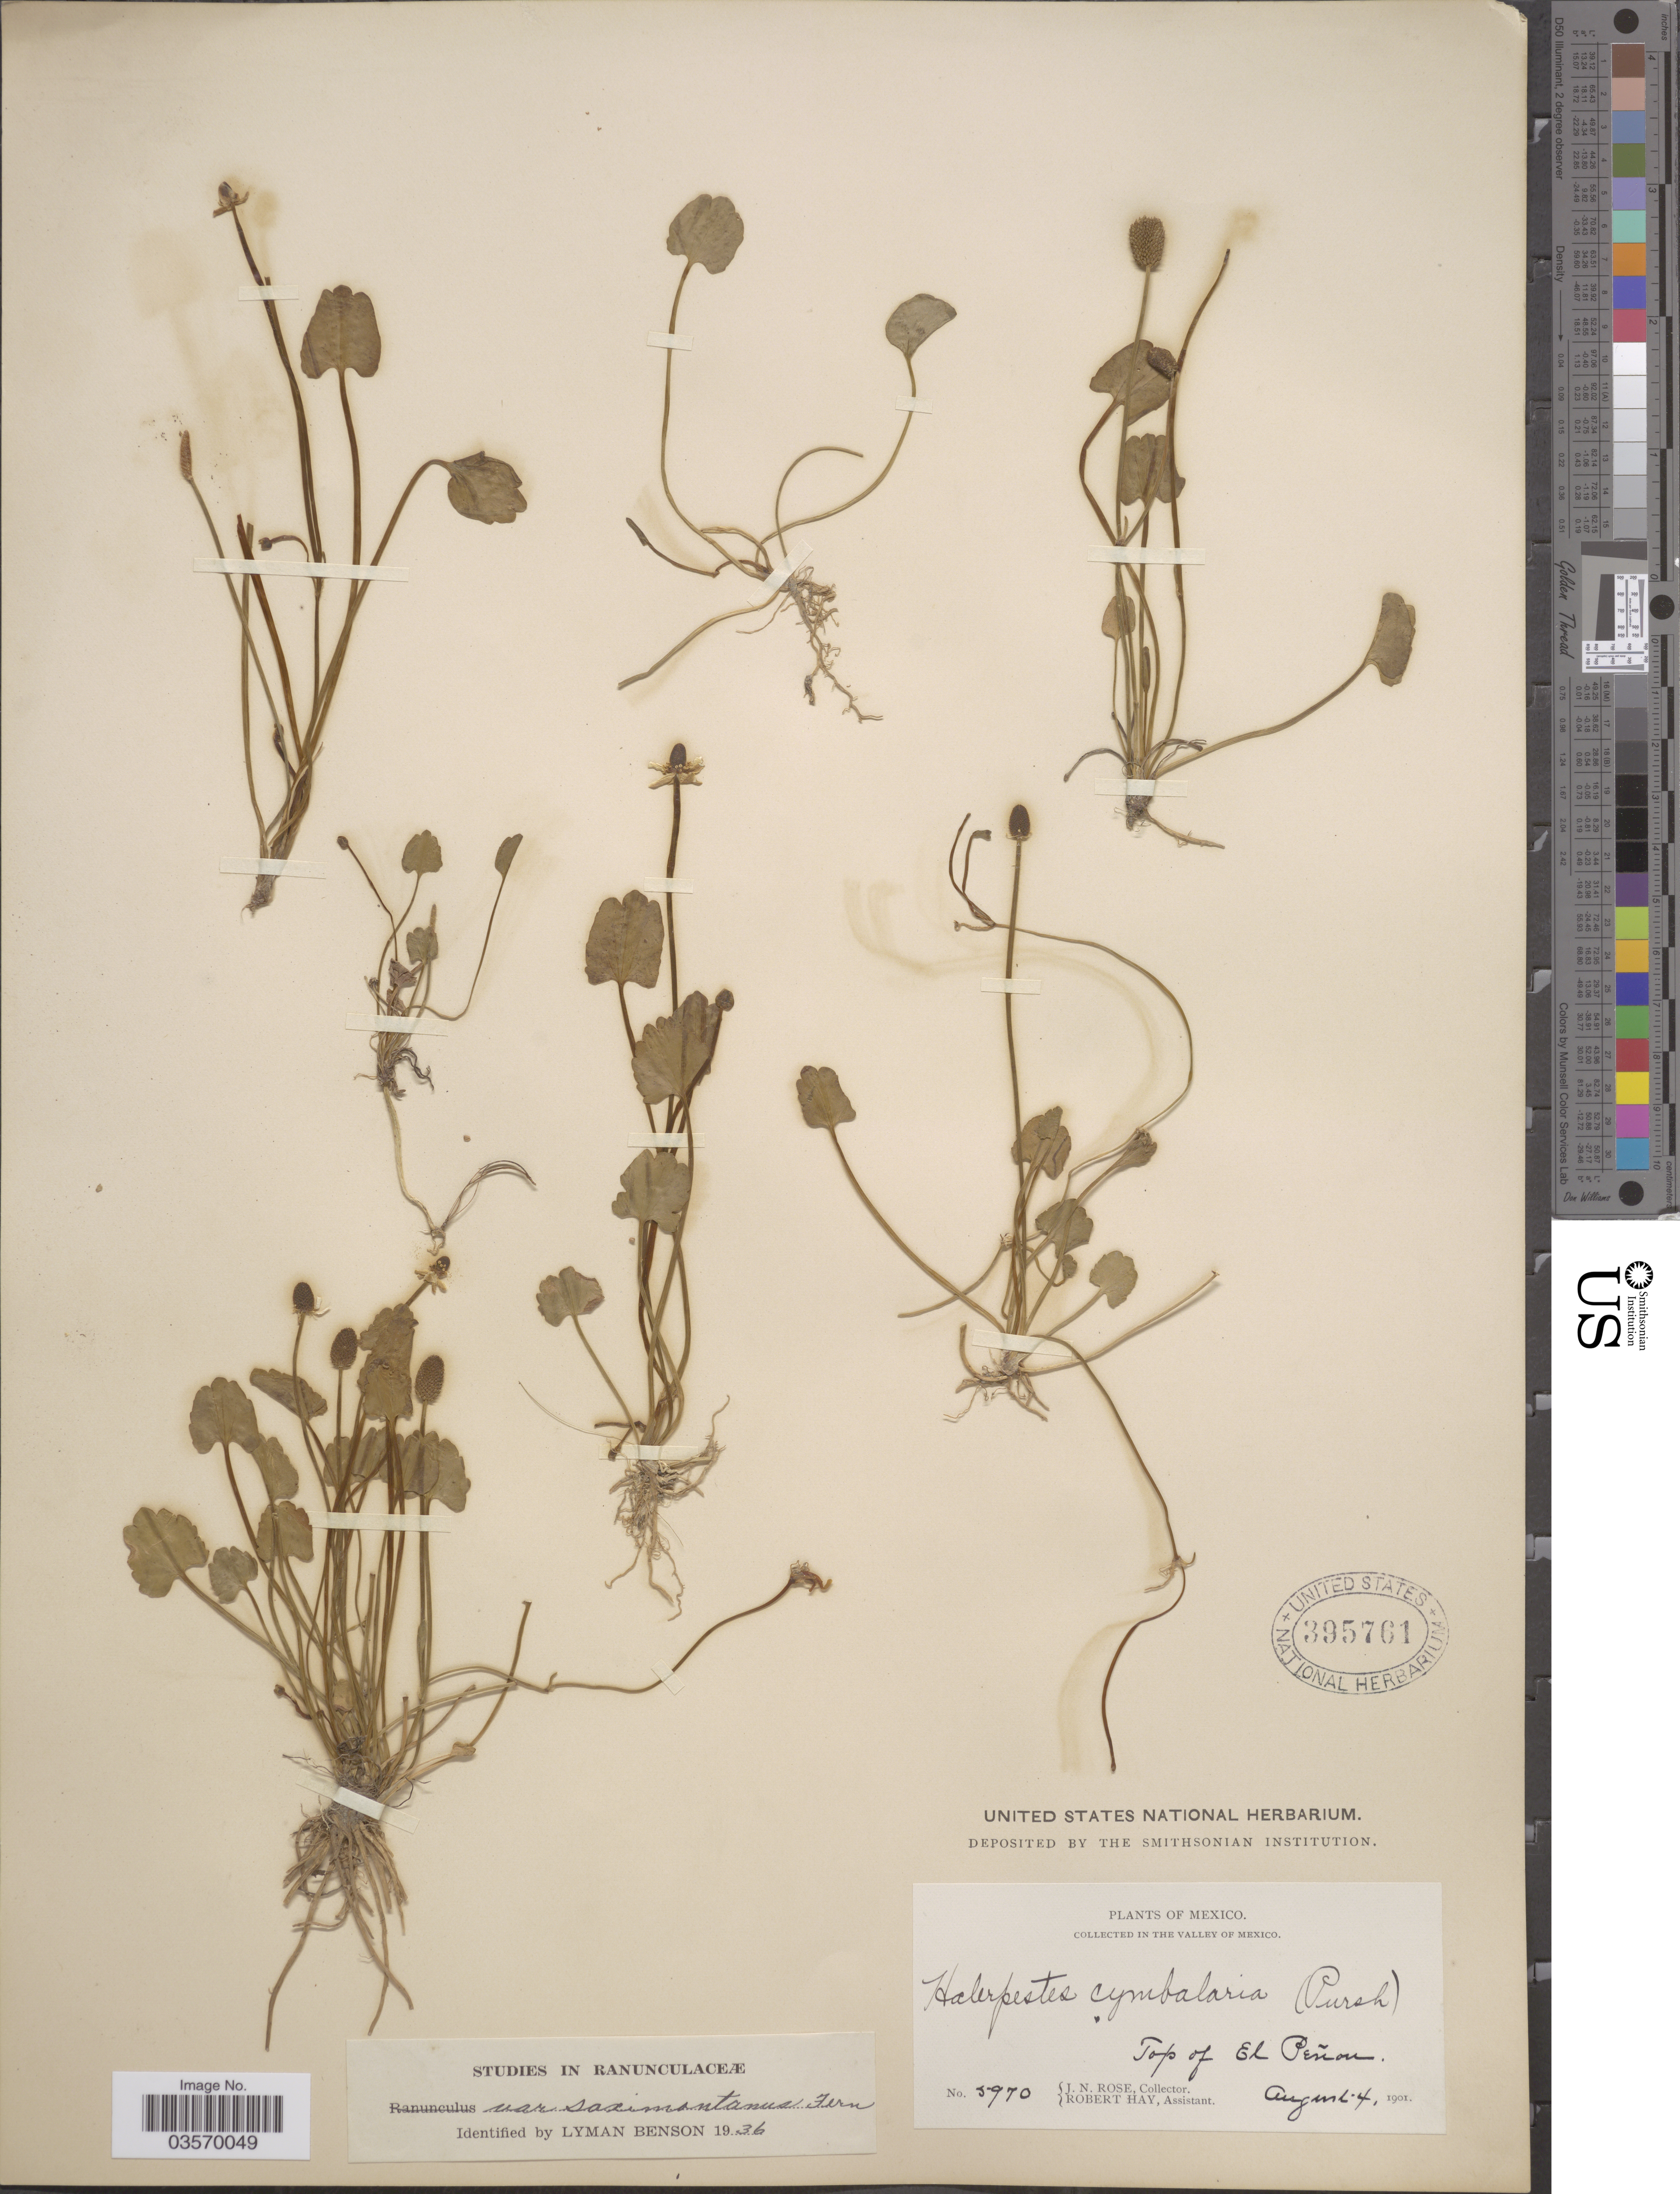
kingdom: Plantae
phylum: Tracheophyta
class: Magnoliopsida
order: Ranunculales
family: Ranunculaceae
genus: Halerpestes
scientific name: Halerpestes cymbalaria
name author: (Pursh) Greene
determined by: Strong, M. T., (US), Smithsonian Institution - National Museum of Natural History (UNITED STATES)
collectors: J. N. Rose & R. Hay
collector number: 5970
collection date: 1901-08-04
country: Mexico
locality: Valley of Mexico. Top of El Peñon.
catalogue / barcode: US 395761